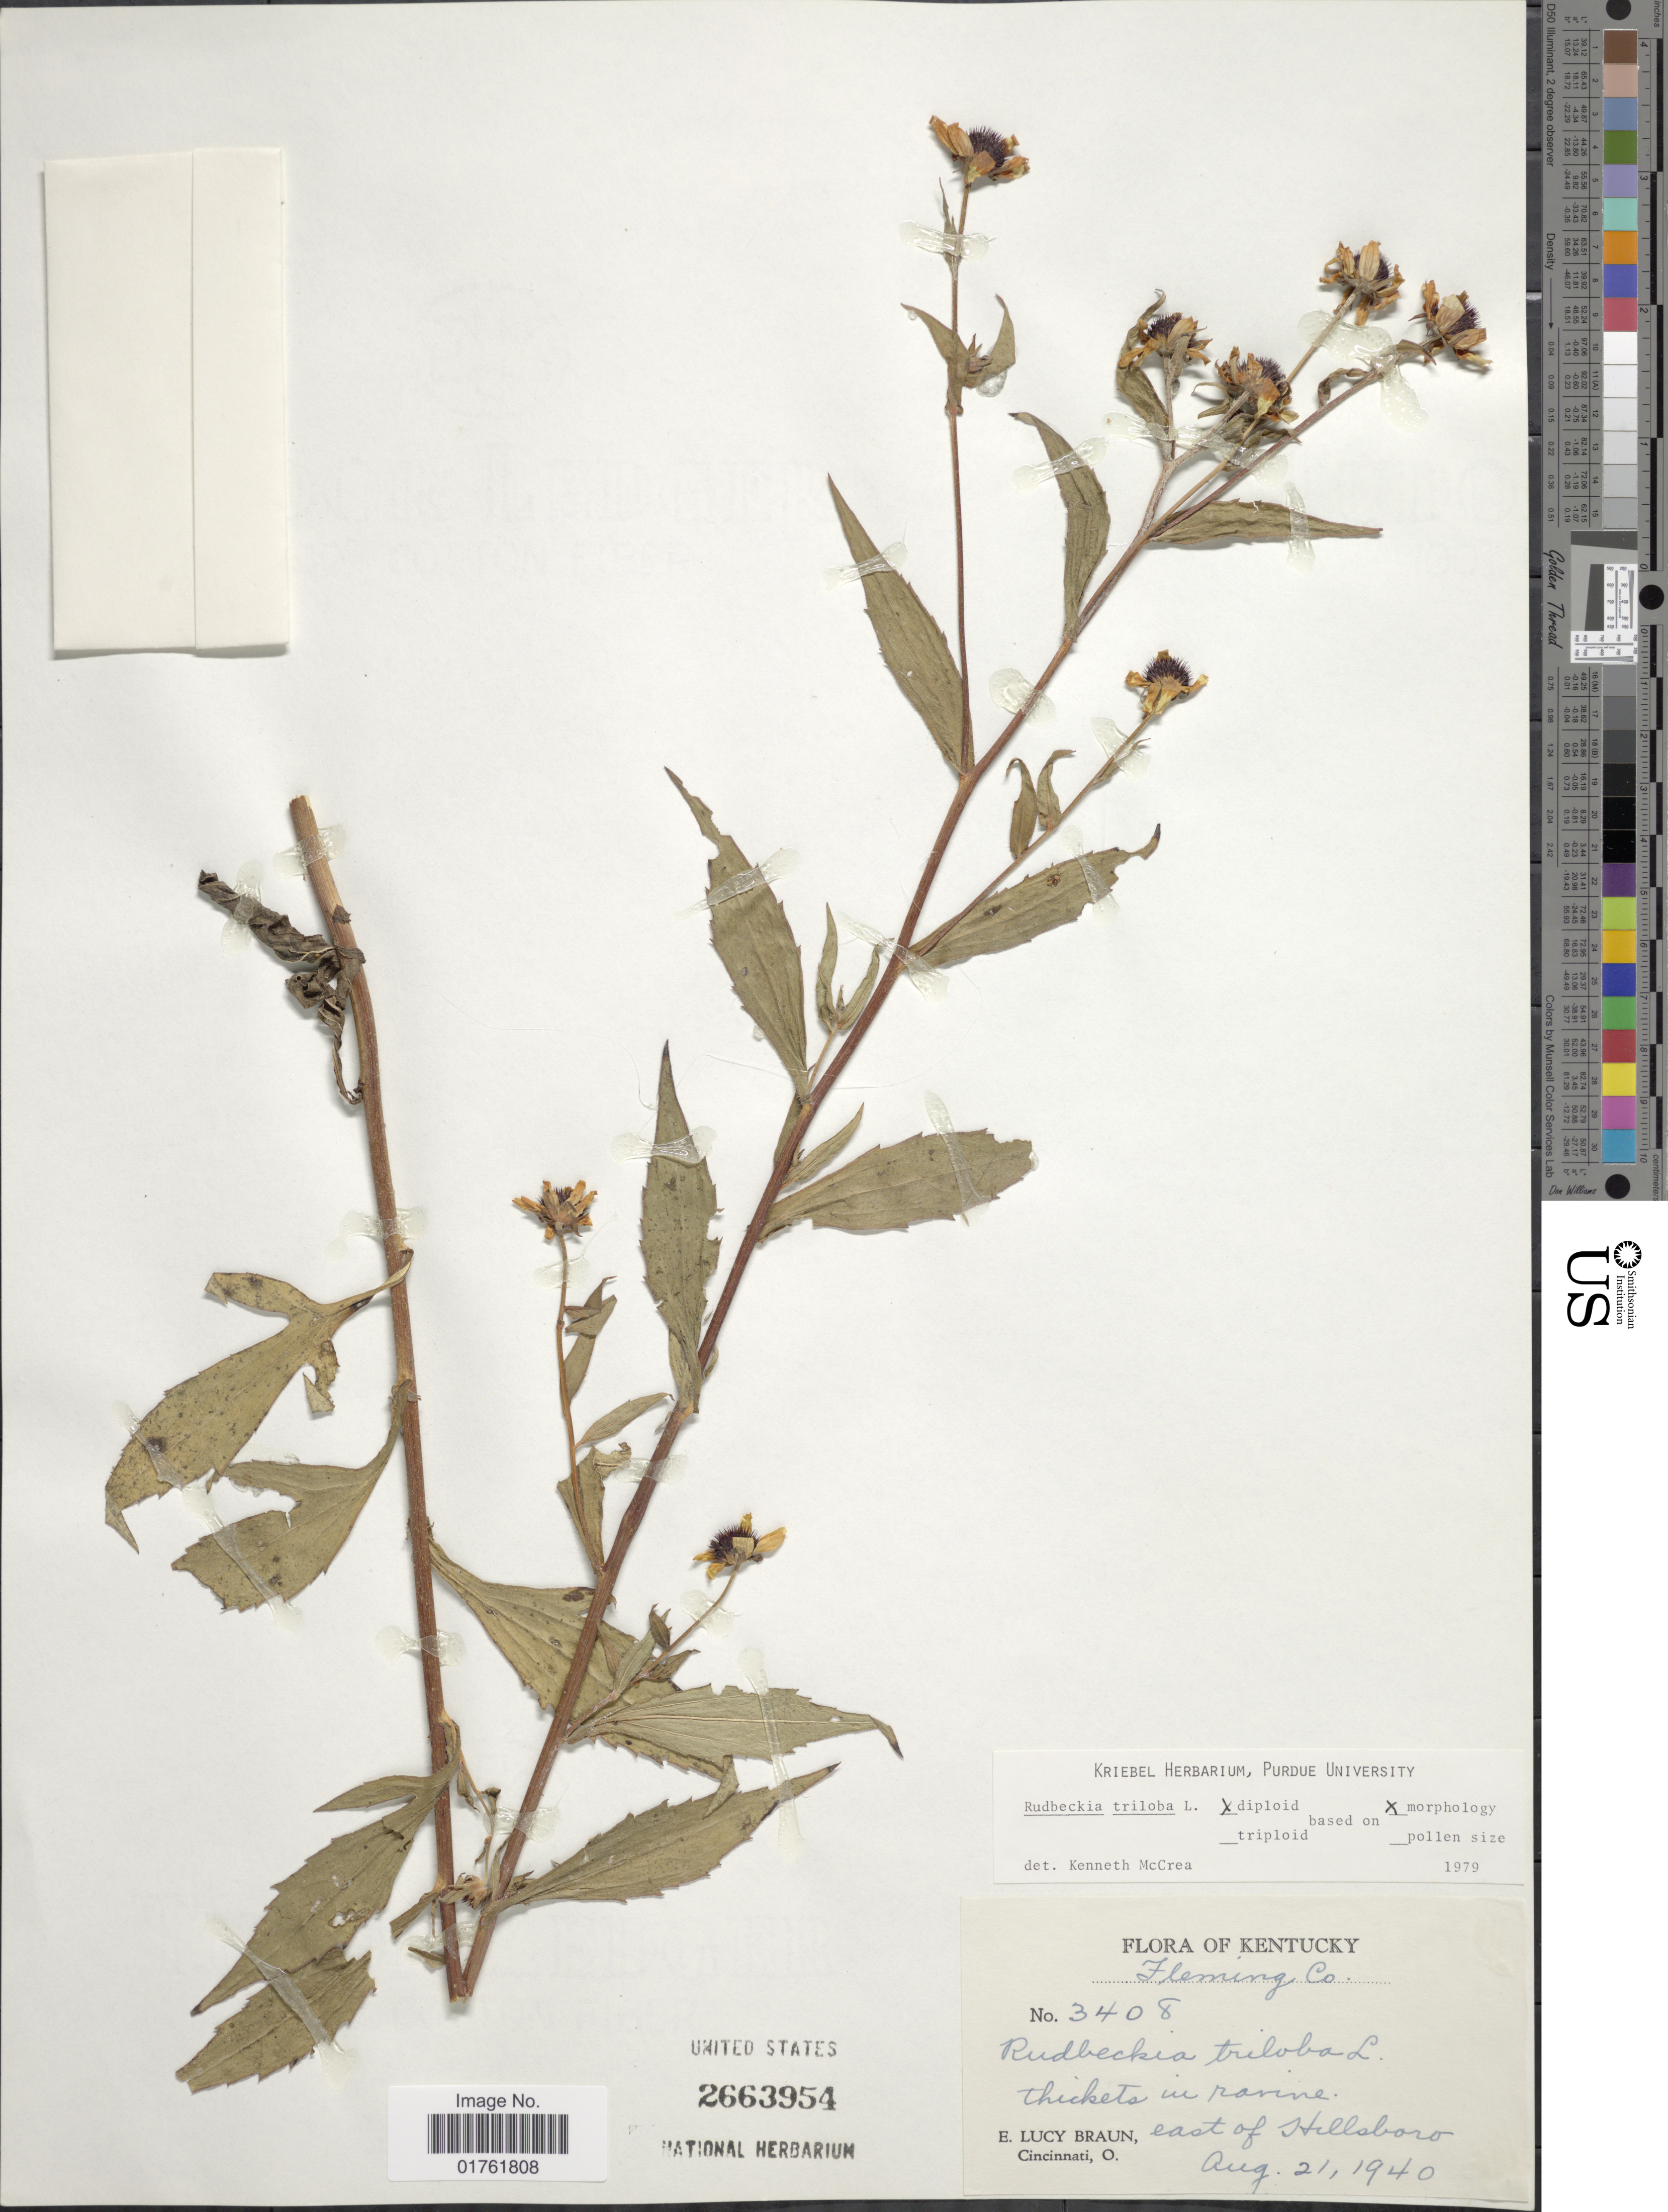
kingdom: Plantae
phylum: Tracheophyta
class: Magnoliopsida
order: Asterales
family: Asteraceae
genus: Rudbeckia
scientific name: Rudbeckia triloba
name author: L.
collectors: E. L. Braun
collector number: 3408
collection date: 1940-08-21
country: United States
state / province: Kentucky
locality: Fleming Co, Thickets in ravine, east of Hillsboro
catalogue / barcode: US 2663954